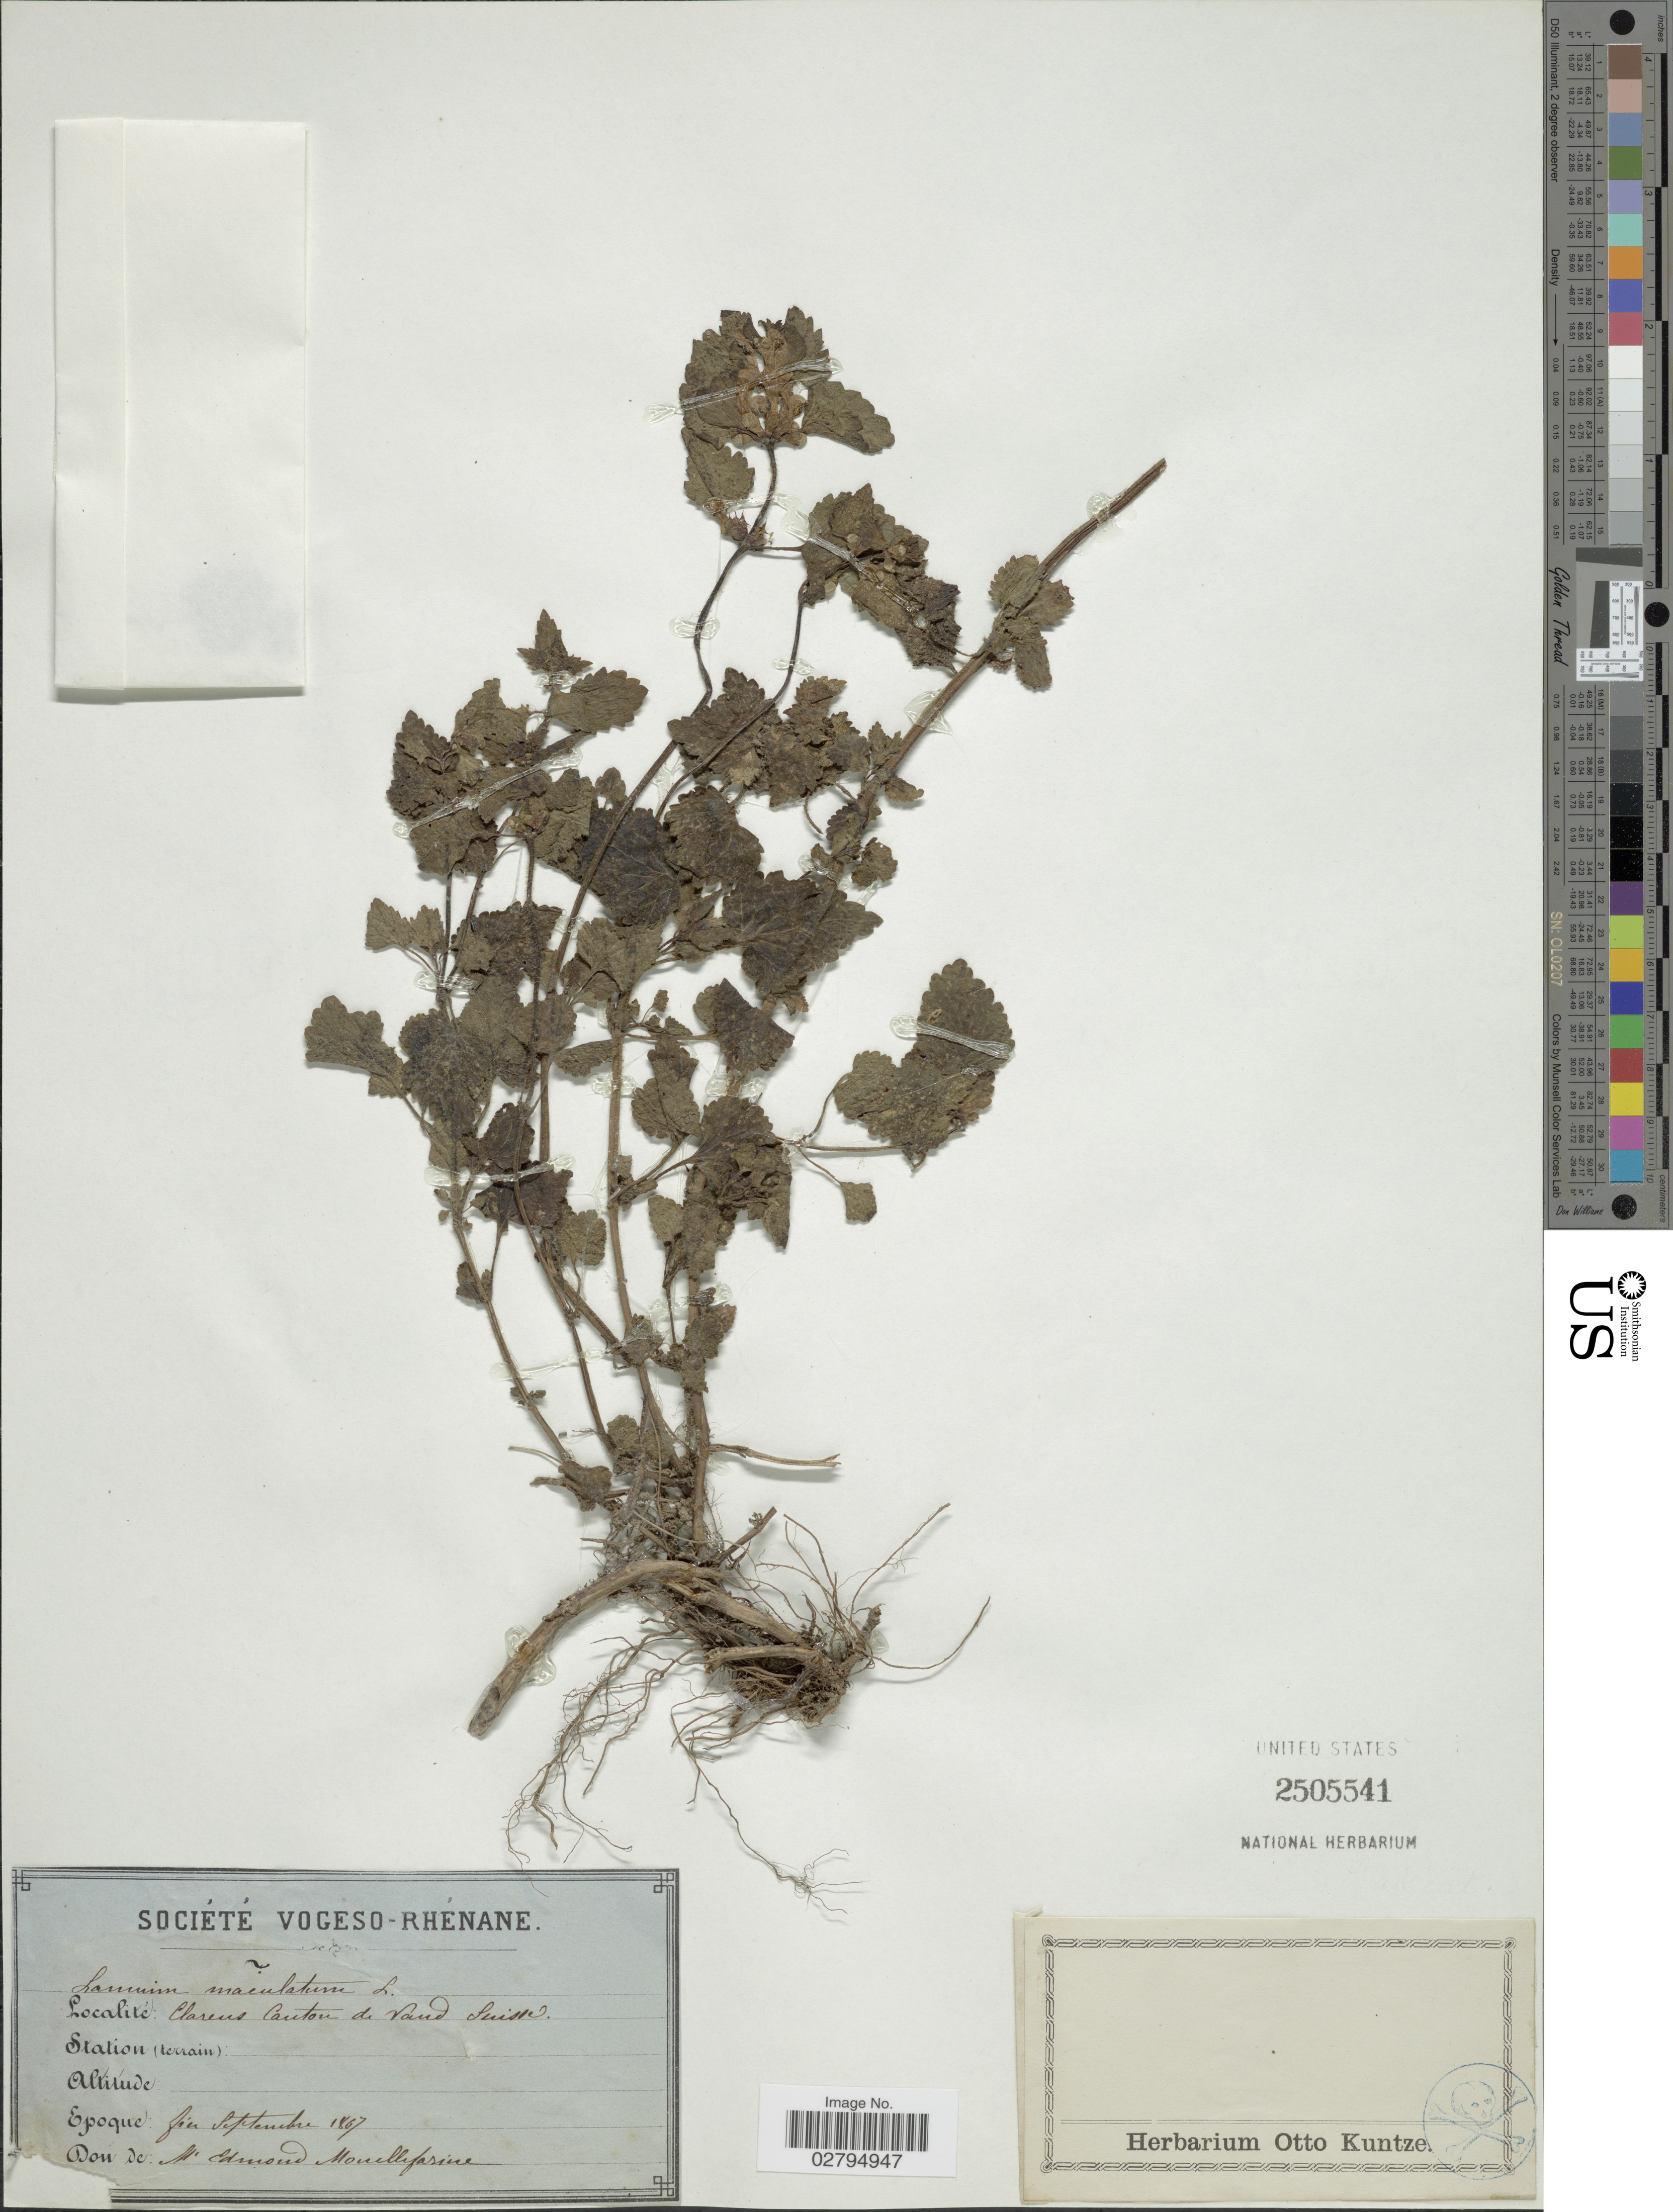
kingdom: Plantae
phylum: Tracheophyta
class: Magnoliopsida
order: Lamiales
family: Lamiaceae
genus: Lamium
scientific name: Lamium maculatum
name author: (L.) L.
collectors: E. Mouillefarine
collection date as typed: fin Septembre 1867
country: Switzerland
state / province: Vaud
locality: Clarens Canton de Vaud Suisse.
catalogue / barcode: US 2505541